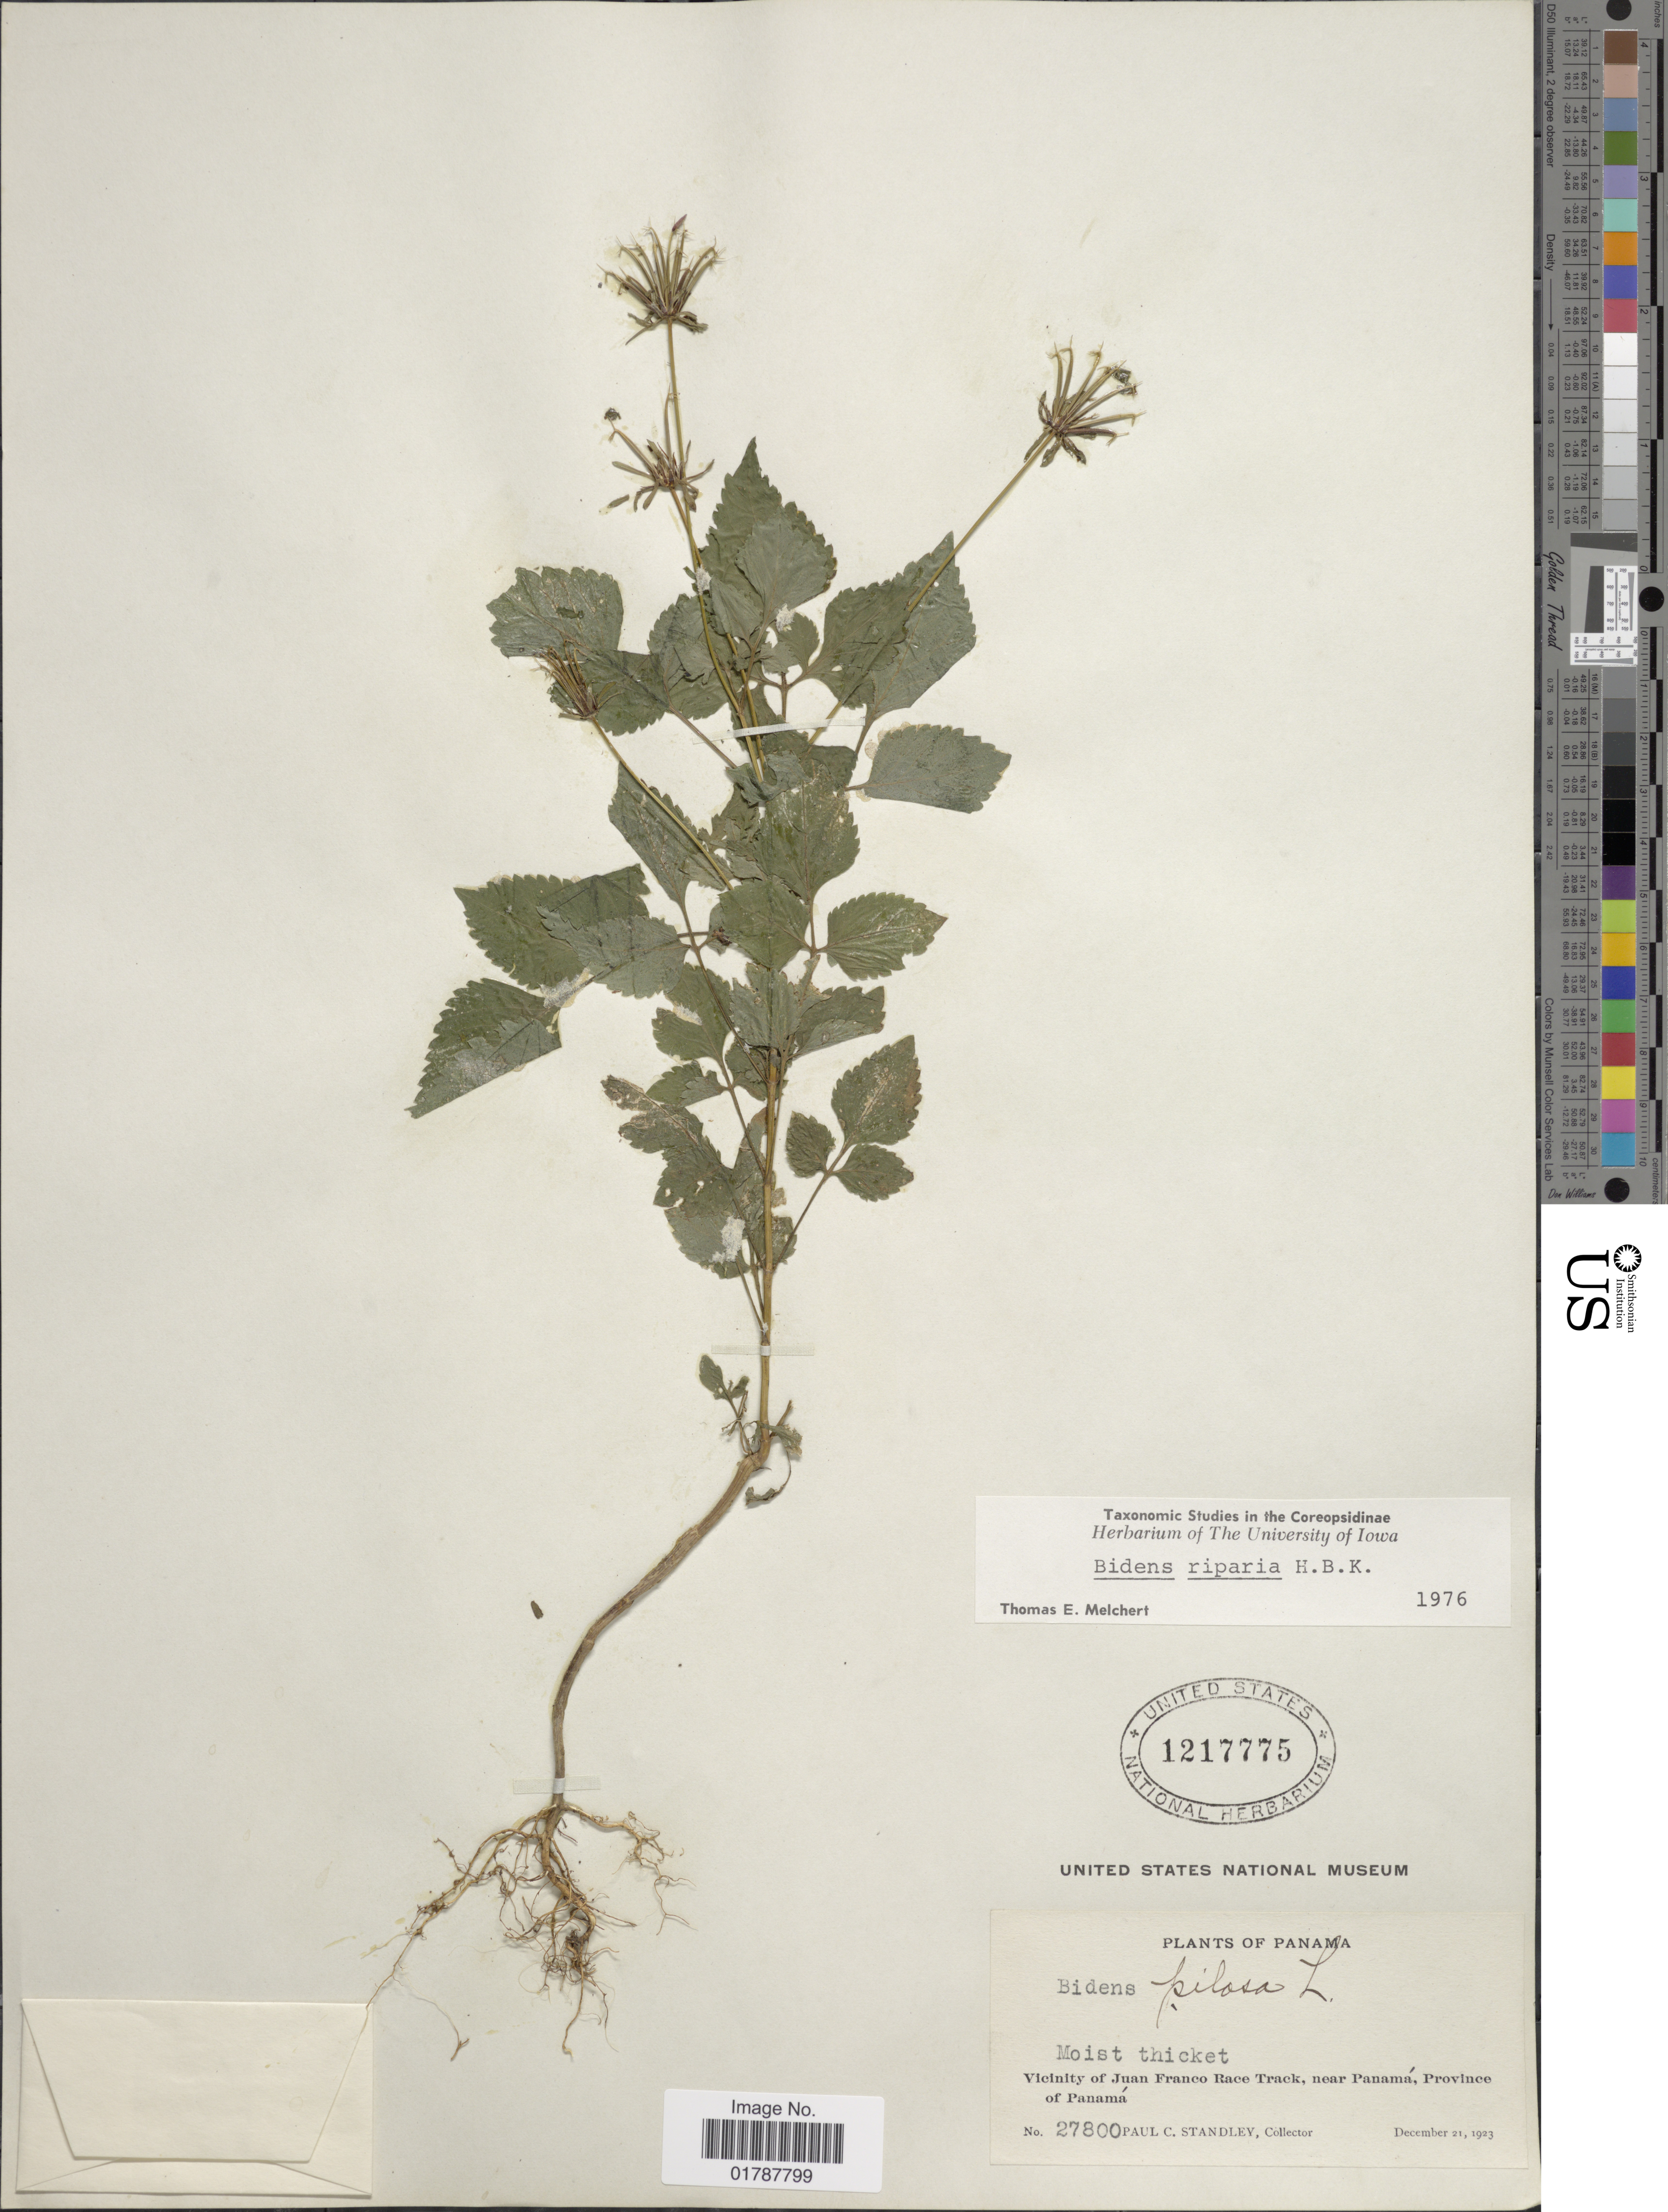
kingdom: Plantae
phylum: Tracheophyta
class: Magnoliopsida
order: Asterales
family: Asteraceae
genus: Bidens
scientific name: Bidens riparia var. refracta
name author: (Brandegee) O.E. Schulz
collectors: P. C. Standley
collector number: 27800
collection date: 1923-12-21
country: Panama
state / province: Panamá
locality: Vicinity of Juan Franco Race Track, near Panama, Province of Panama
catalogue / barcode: US 1217775